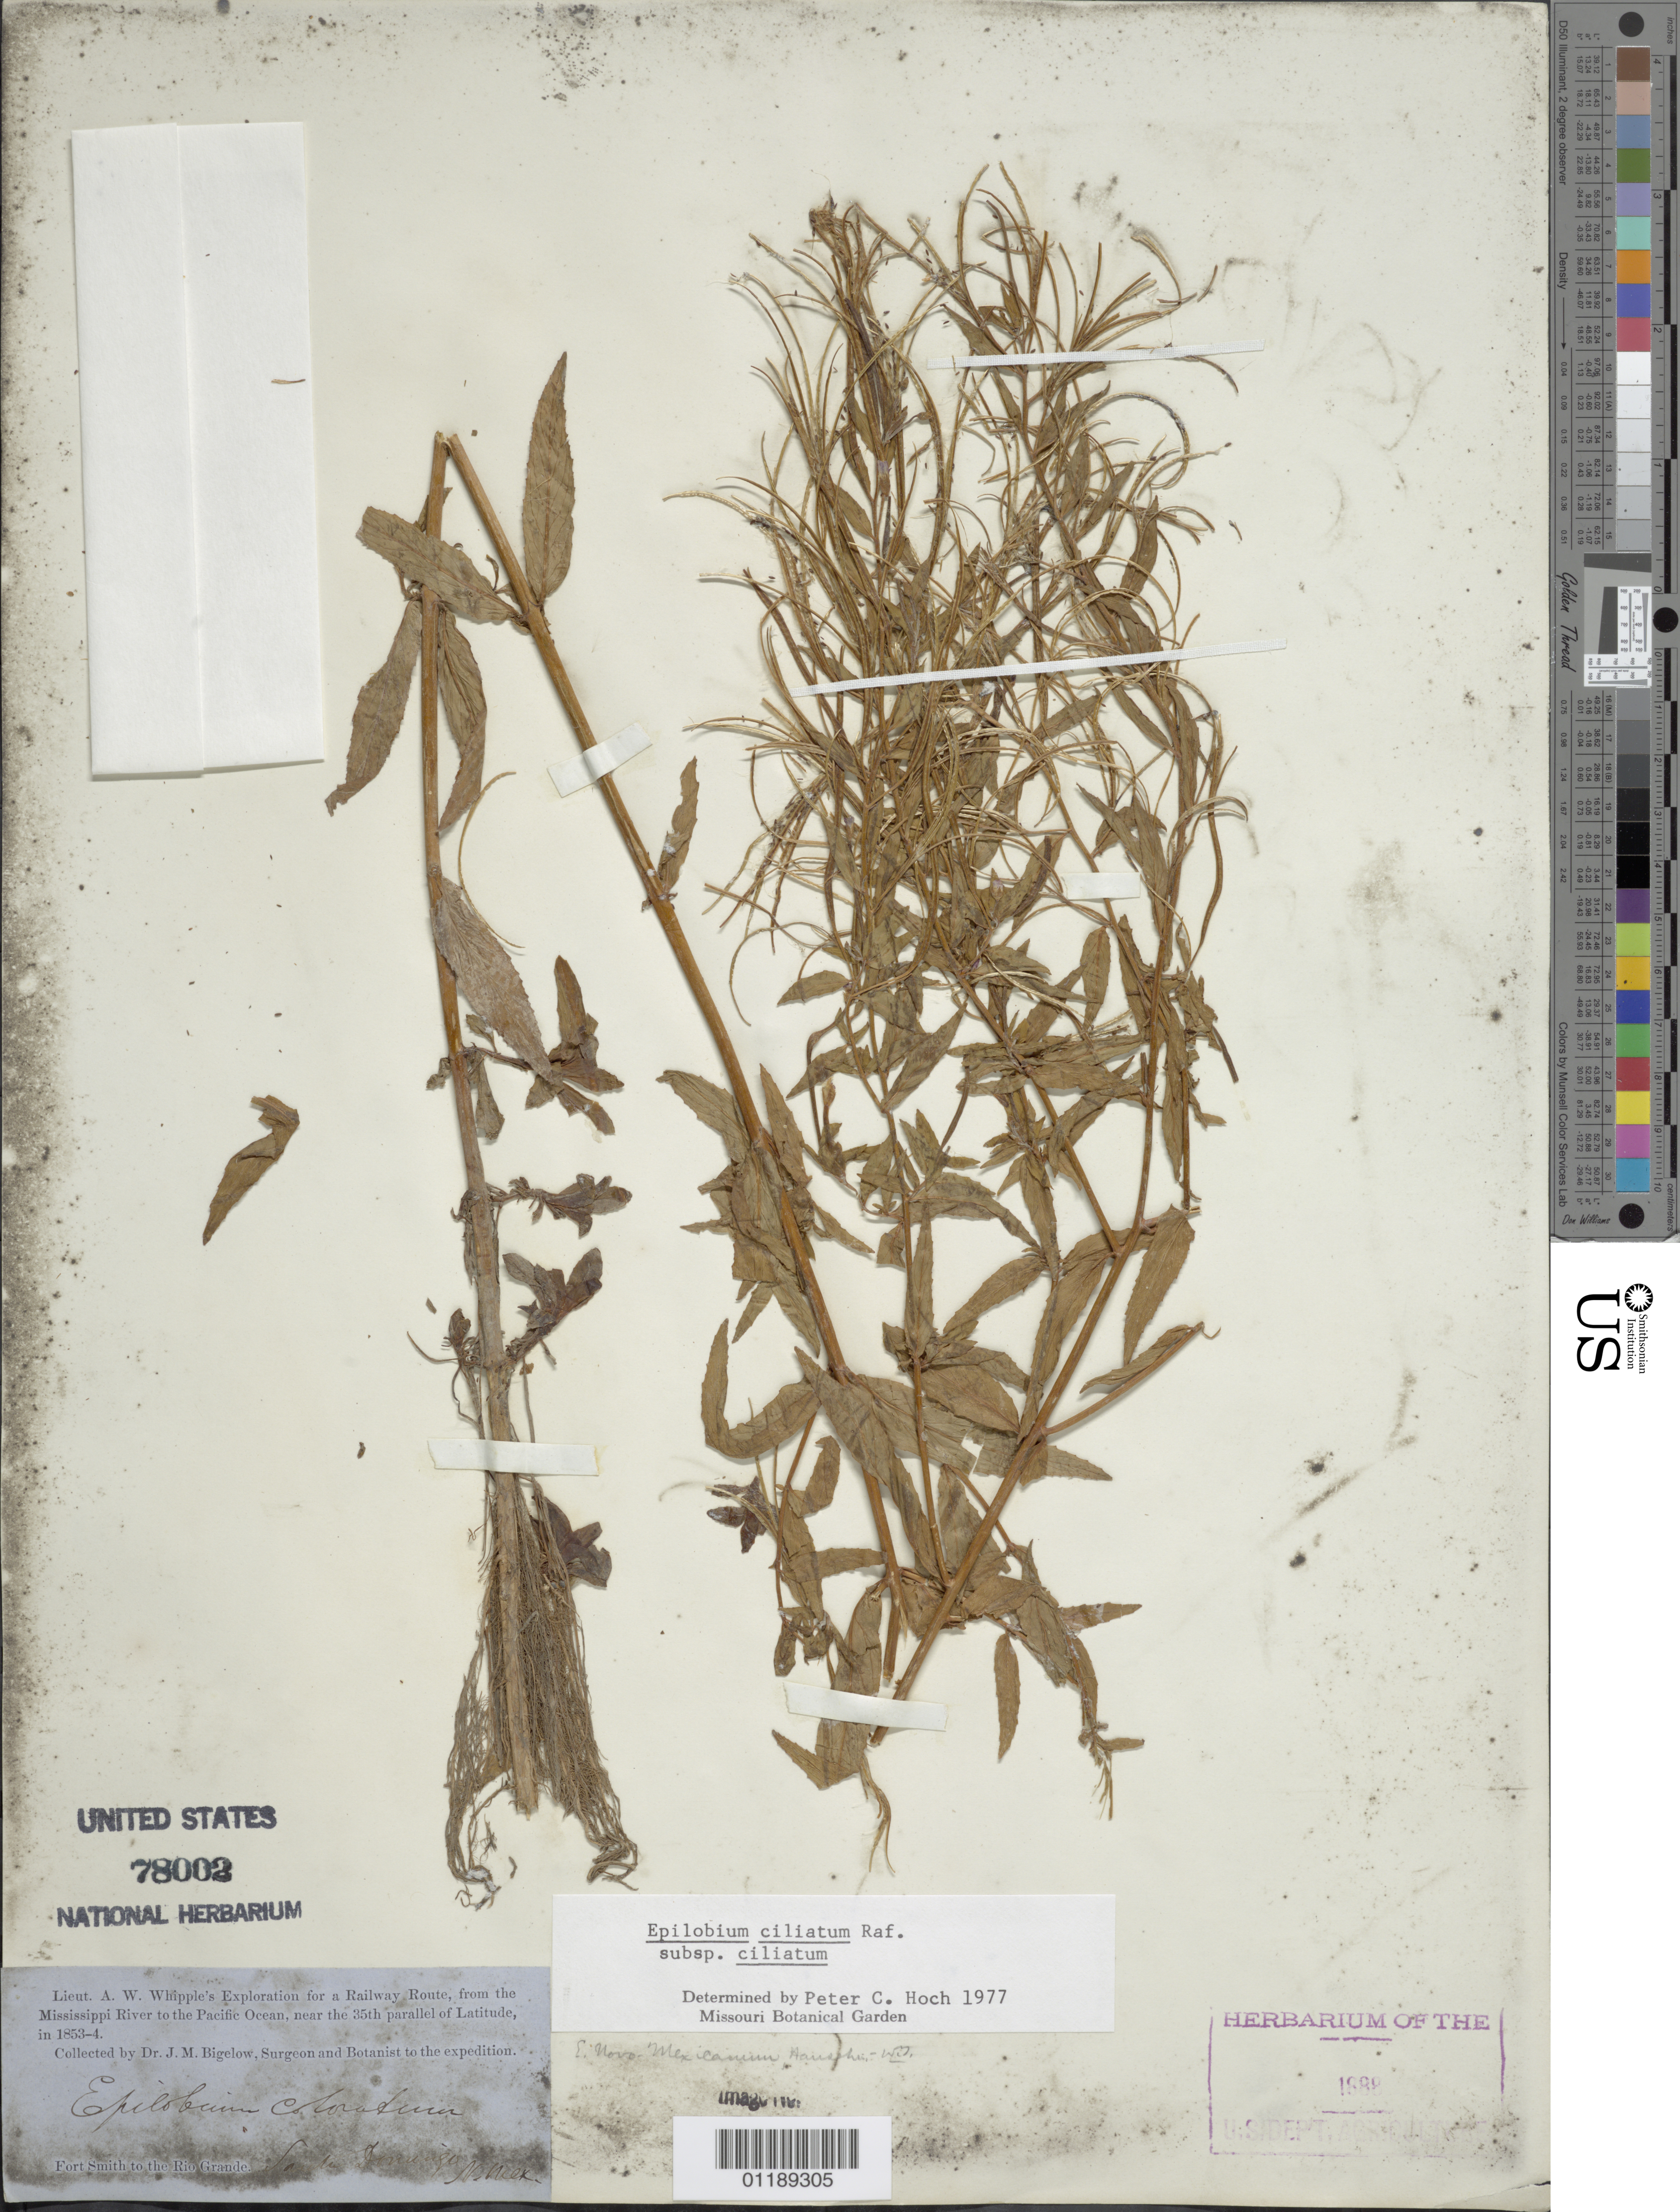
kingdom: Plantae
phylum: Tracheophyta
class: Magnoliopsida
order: Myrtales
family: Onagraceae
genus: Epilobium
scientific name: Epilobium ciliatum subsp. ciliatum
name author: Raf.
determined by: Hoch, P. C.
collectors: J. M. Bigelow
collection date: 1853/1854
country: United States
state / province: New Mexico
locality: Fort Smith to the Rio Grande, Santa Domingo.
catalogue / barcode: US 78002